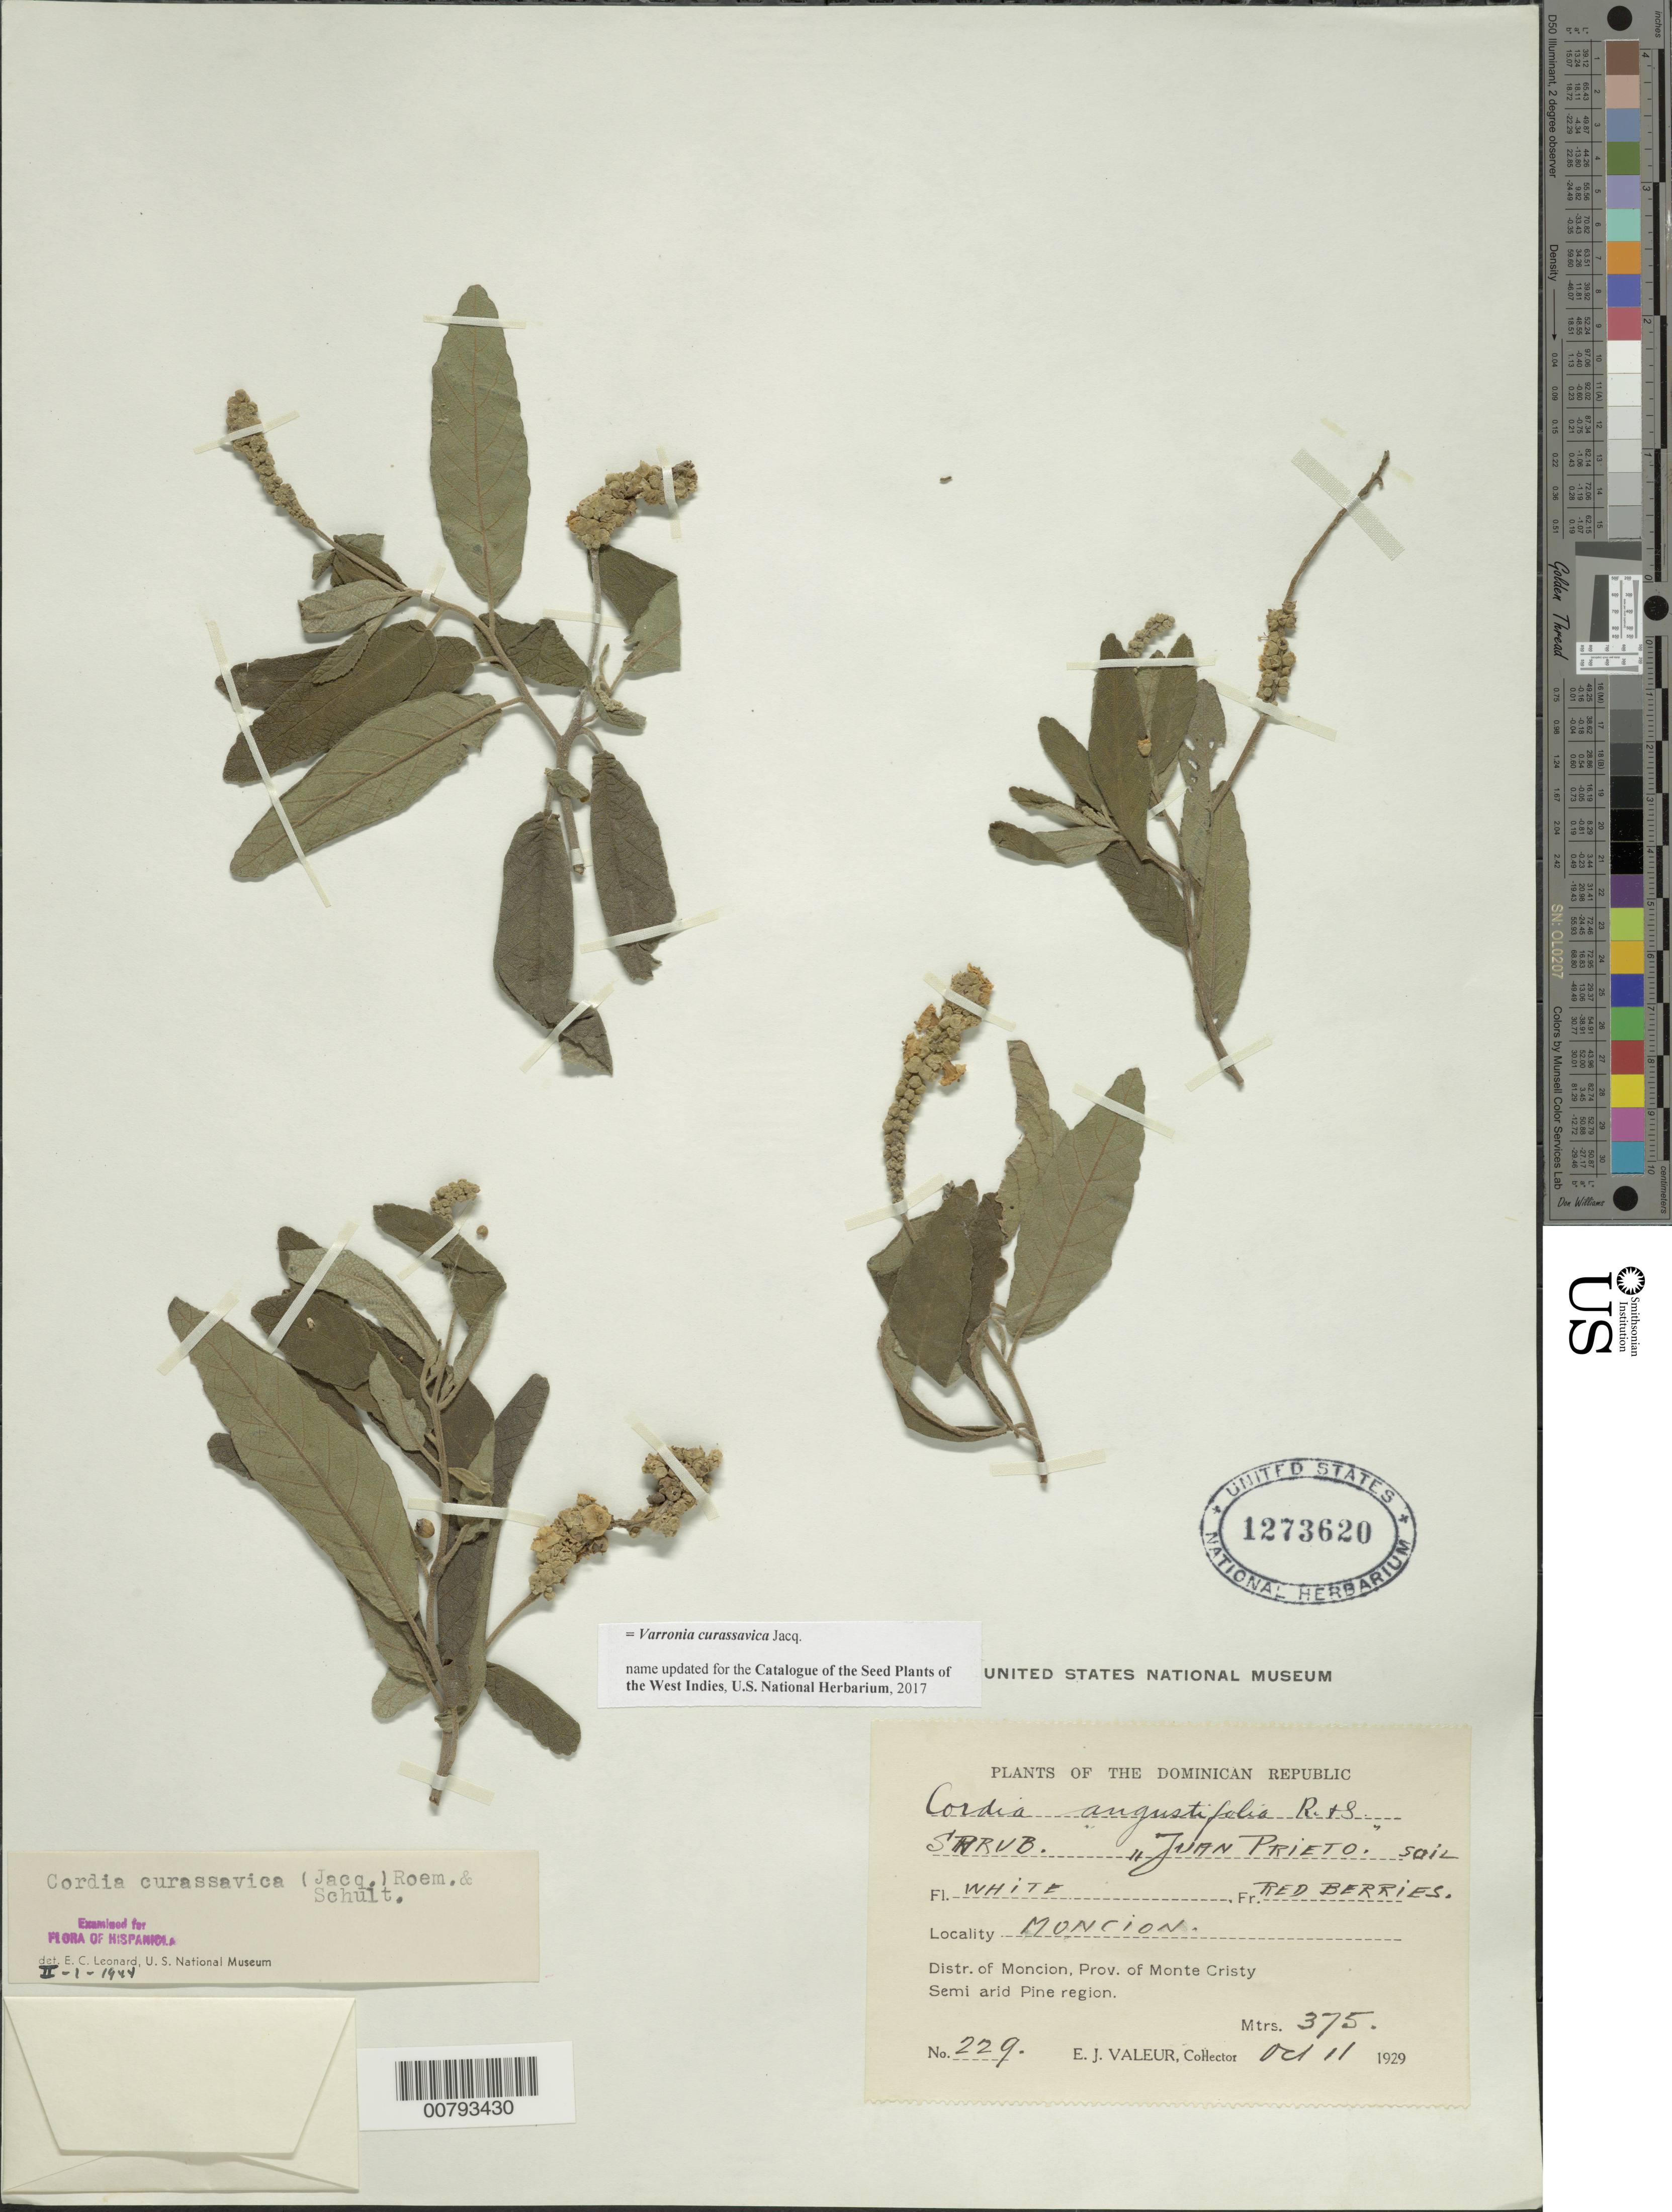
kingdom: Plantae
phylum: Tracheophyta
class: Magnoliopsida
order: Boraginales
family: Cordiaceae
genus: Varronia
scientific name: Varronia curassavica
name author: Jacq.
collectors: E. Valeur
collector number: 229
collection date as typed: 11 Oct 1929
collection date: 1929-10-11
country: Dominican Republic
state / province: Monte Cristi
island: Hispaniola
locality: Distr. Moncion, Locality Moncion.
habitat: Semi arid Pine region.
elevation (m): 375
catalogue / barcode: US 1273620